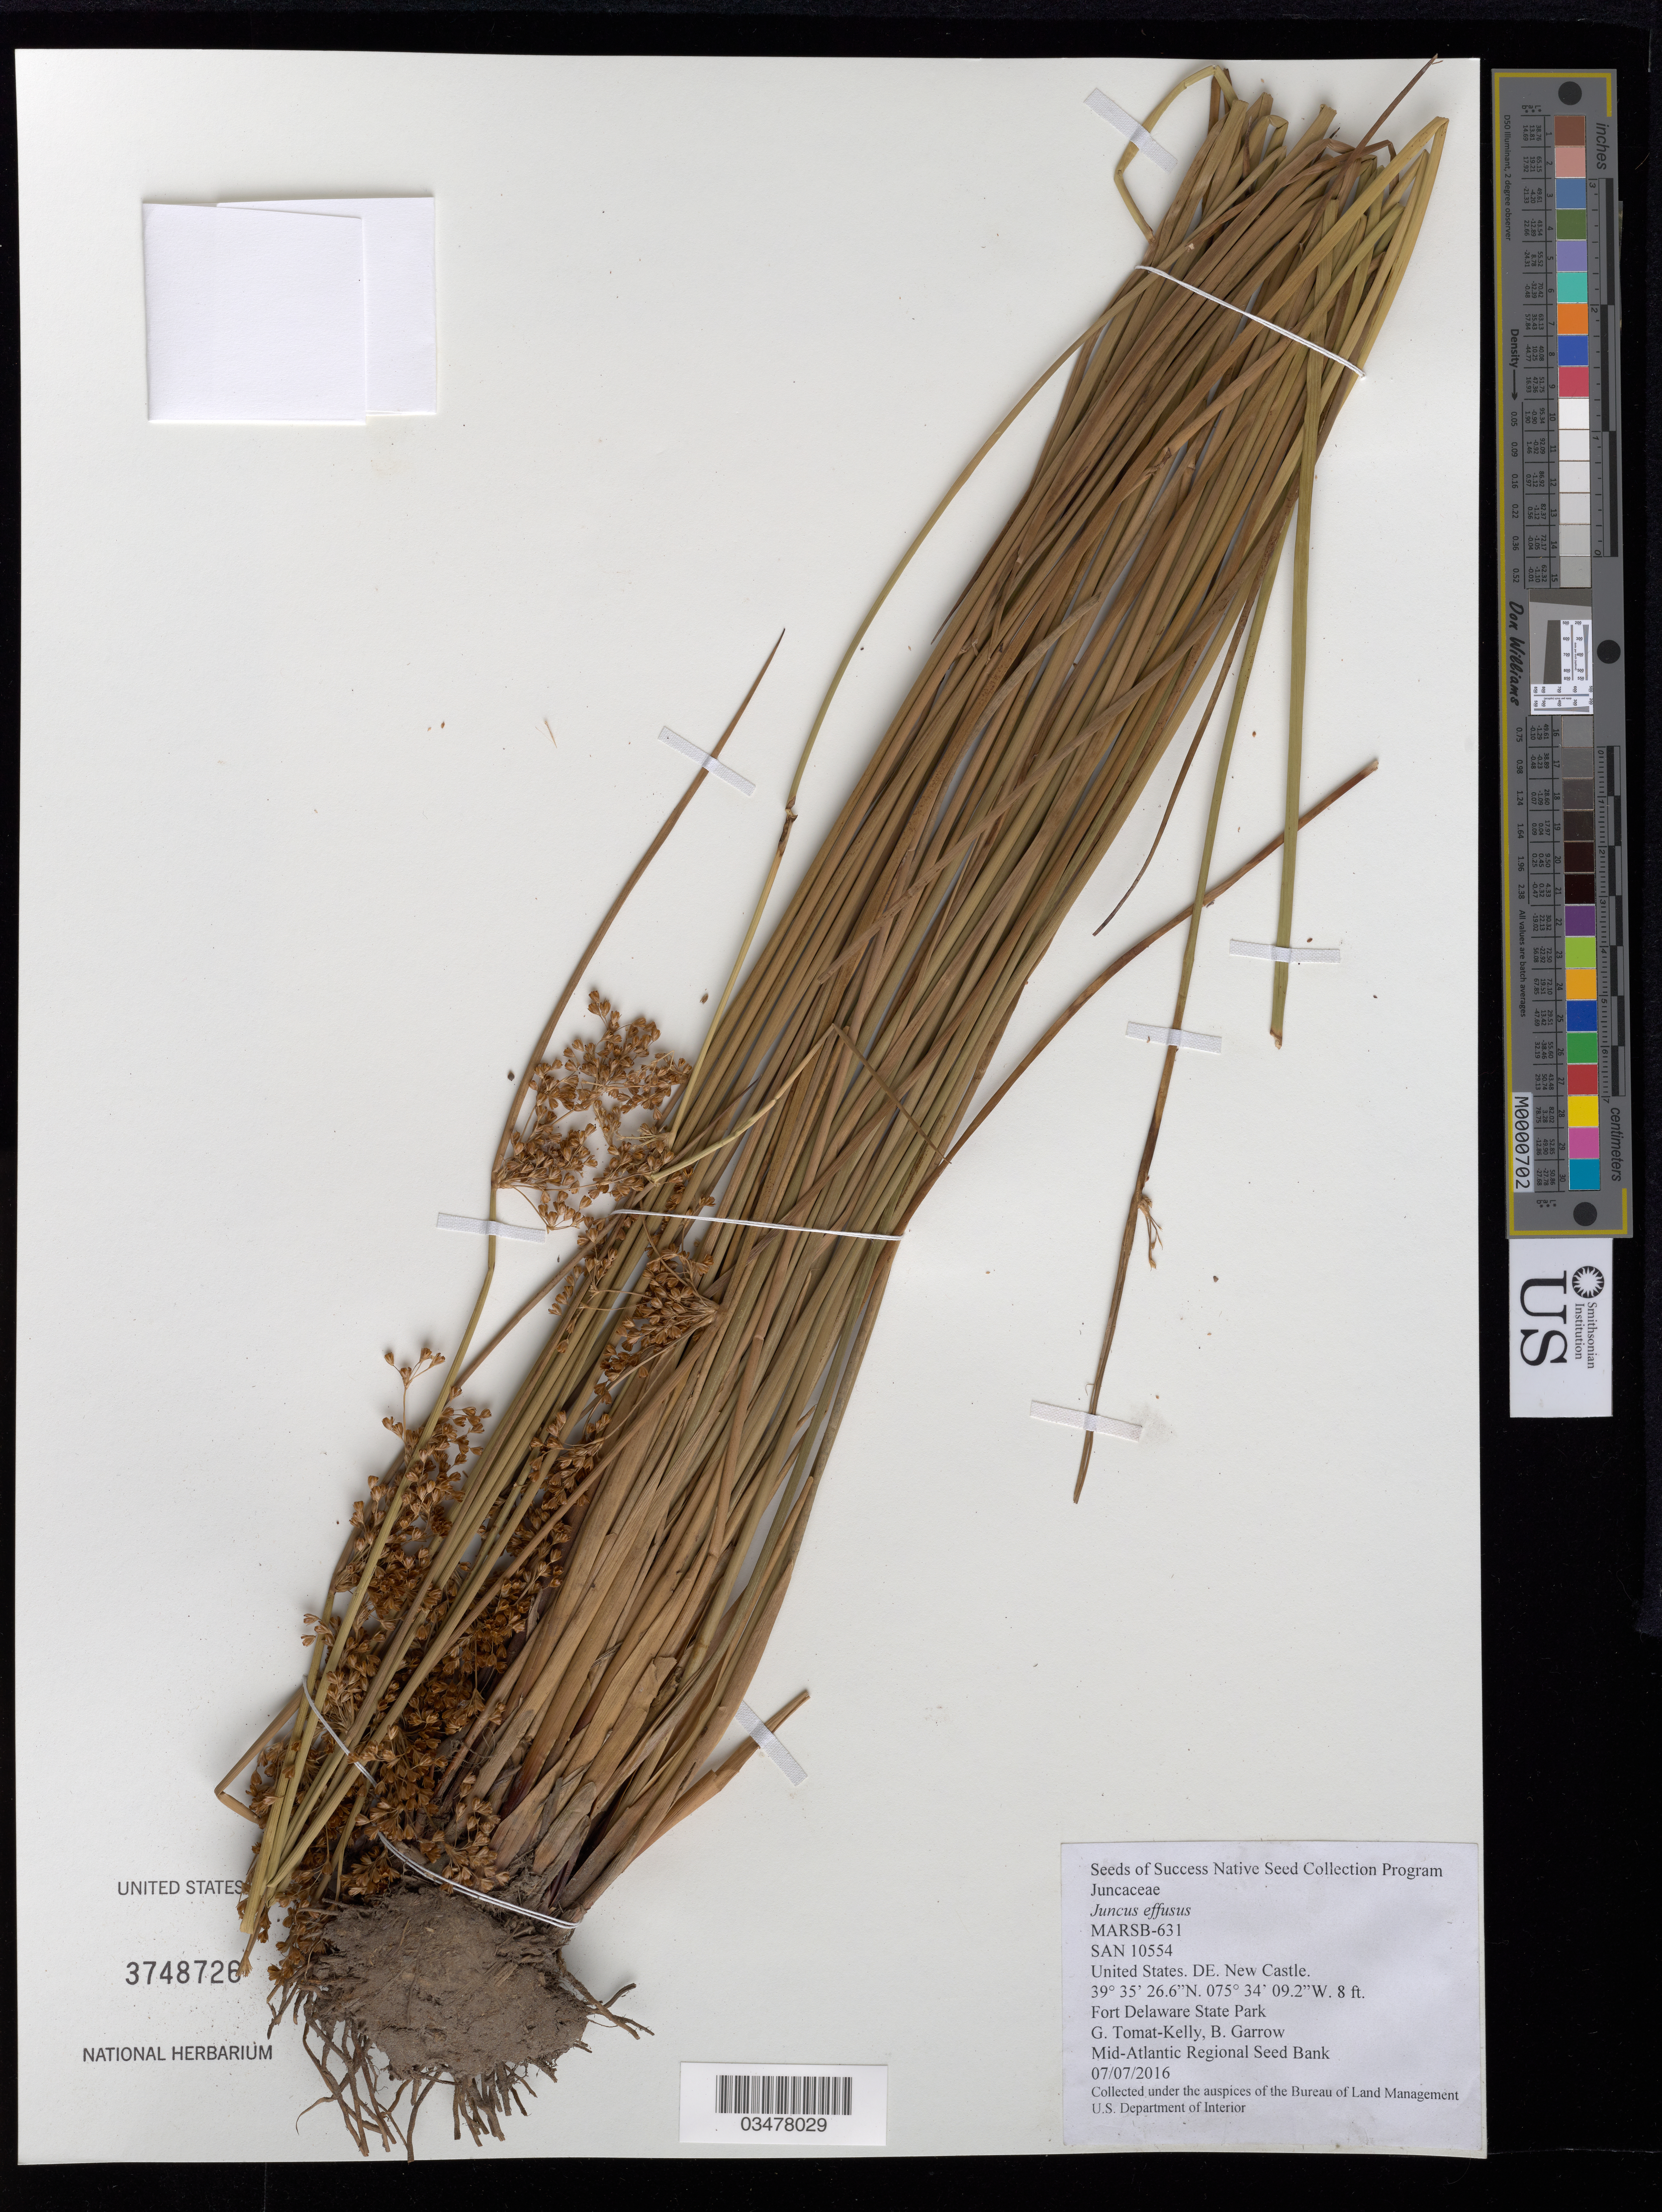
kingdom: Plantae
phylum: Tracheophyta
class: Liliopsida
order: Poales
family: Juncaceae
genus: Juncus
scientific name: Juncus effusus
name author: L.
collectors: G. Tomat-Kelly & B. Garrow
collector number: MARSB-631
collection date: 2016-07-07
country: United States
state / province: Delaware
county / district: New Castle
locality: Pea Patch Island, Fort Delaware State Park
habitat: Coastal Open Meadow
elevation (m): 2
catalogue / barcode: US 3748726